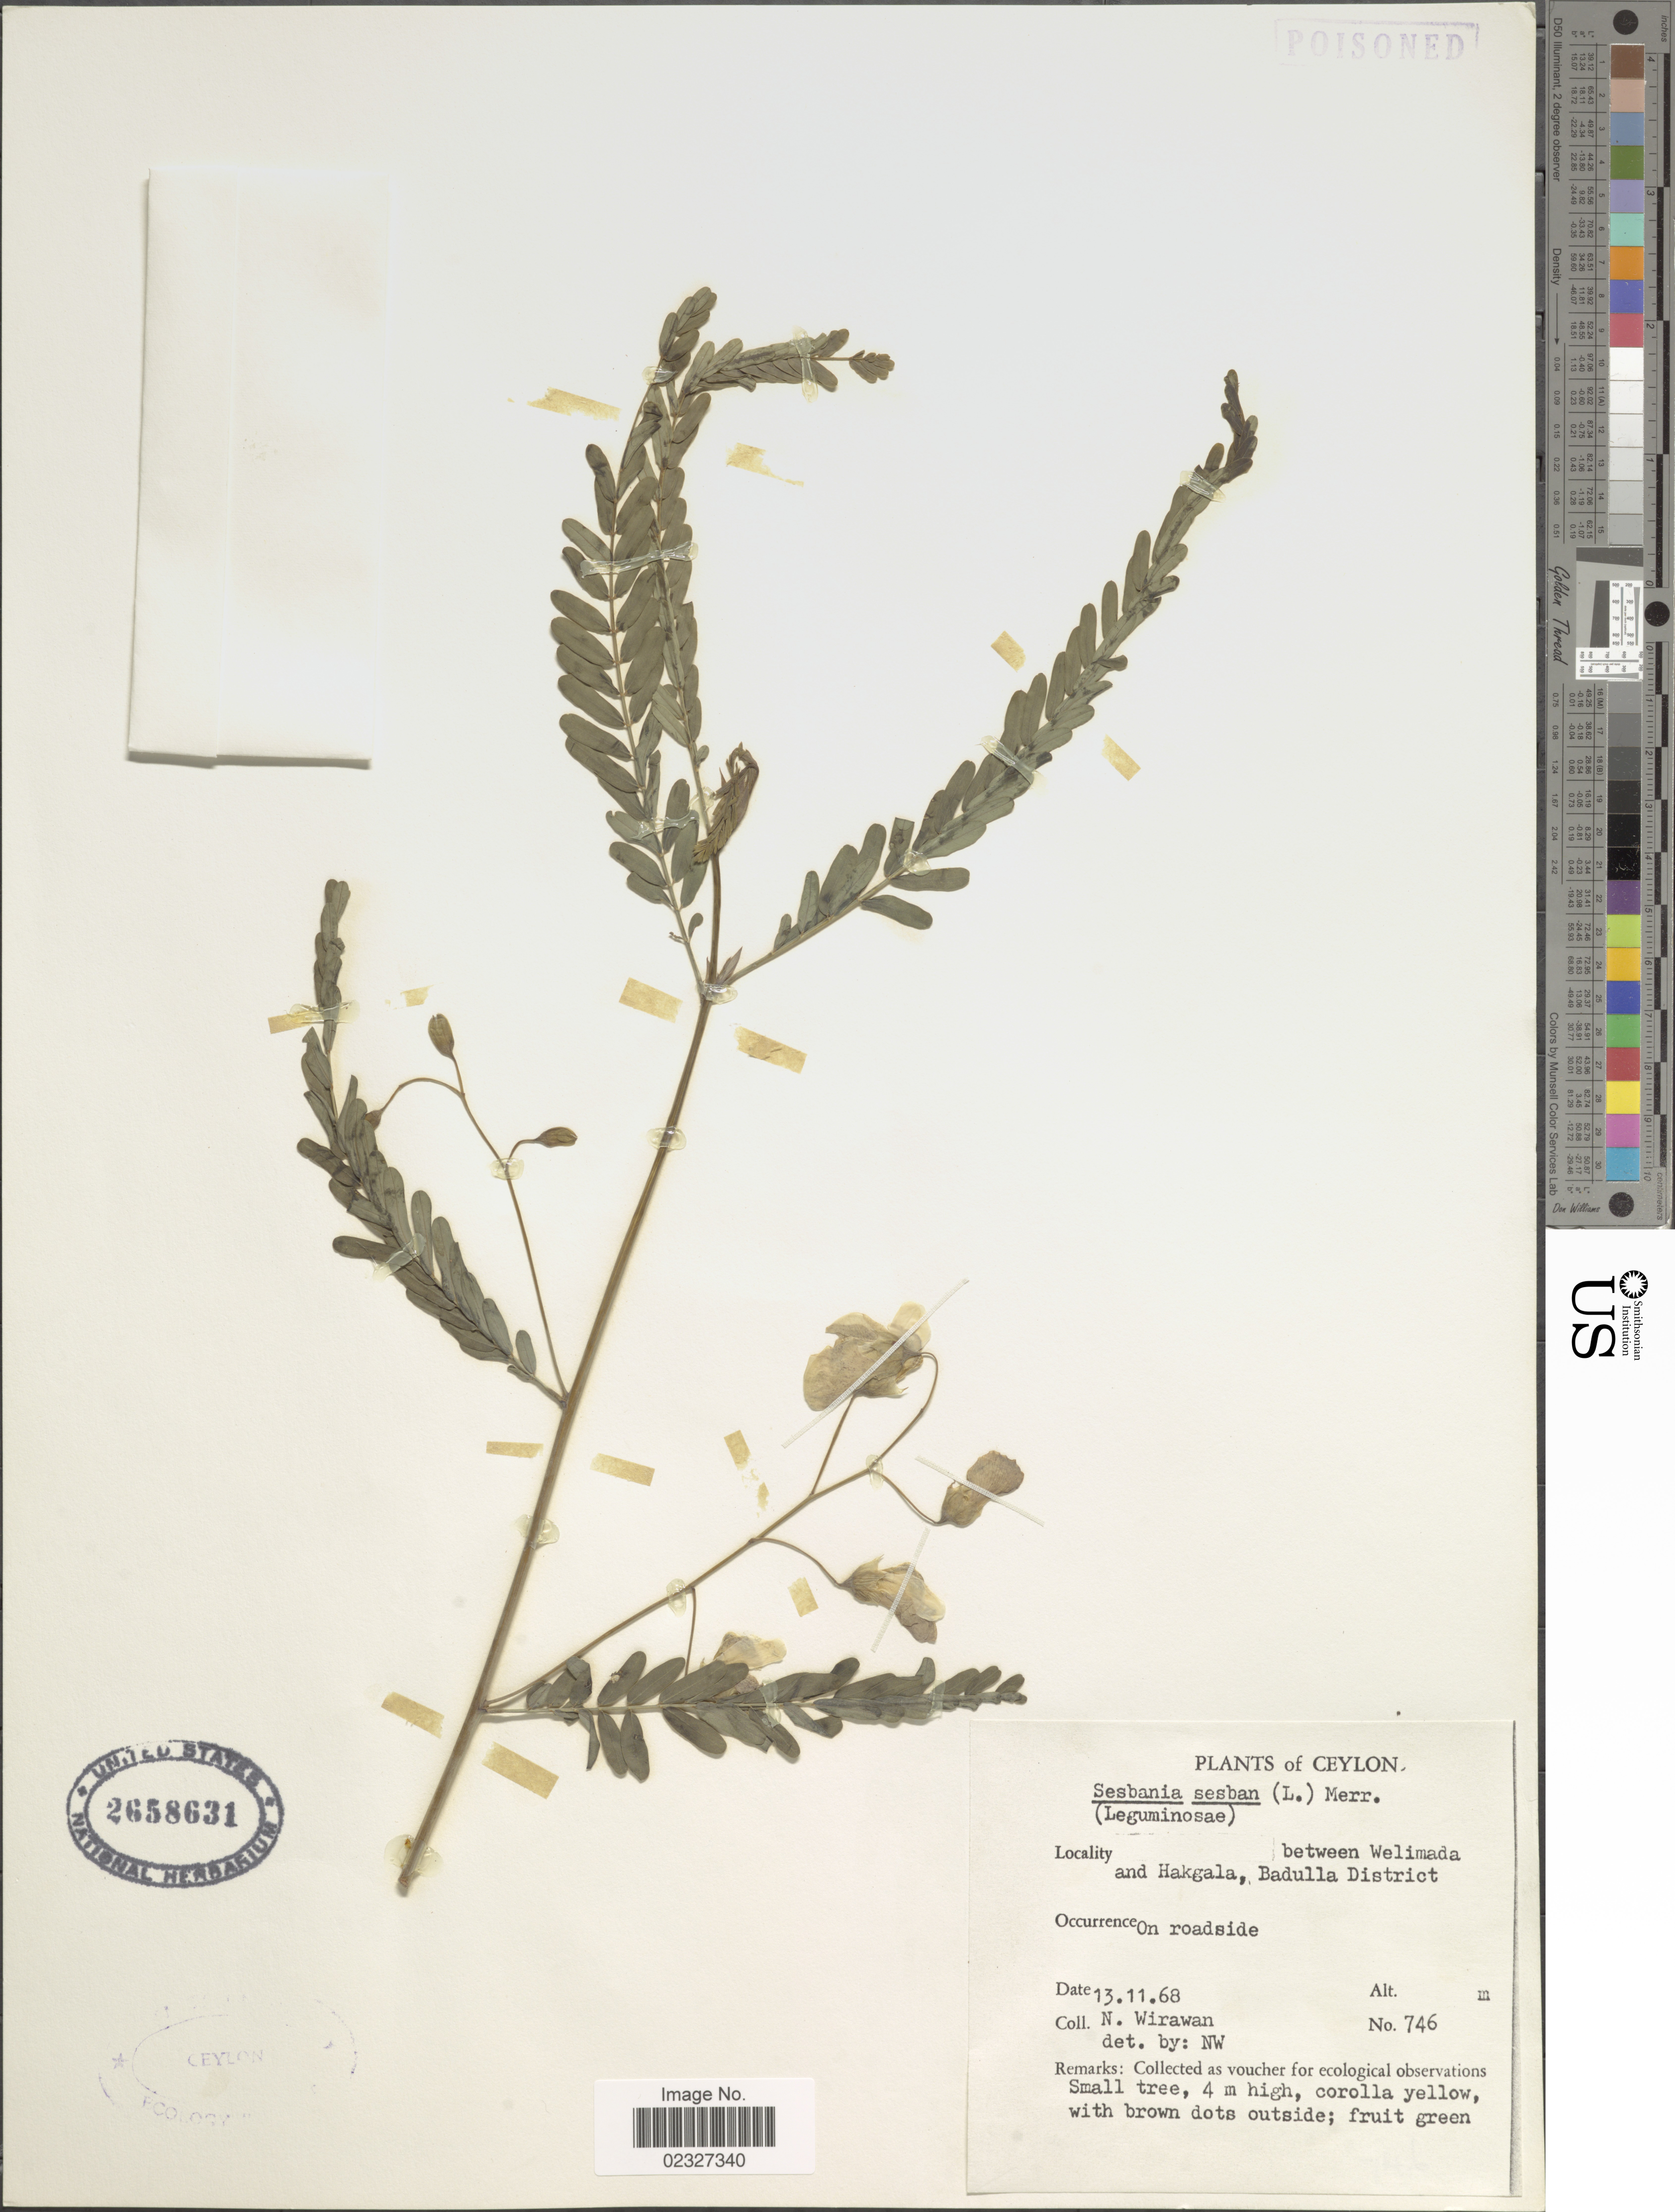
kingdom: Plantae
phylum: Tracheophyta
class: Magnoliopsida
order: Fabales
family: Fabaceae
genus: Sesbania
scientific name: Sesbania sesban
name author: (L.) Merr.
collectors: N. Wirawan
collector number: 746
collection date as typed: Transcribed d/m/y: 13/11/68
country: Sri Lanka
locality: Ceylon, between Welimada and Hakgala, Badulla District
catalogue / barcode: US 2658631